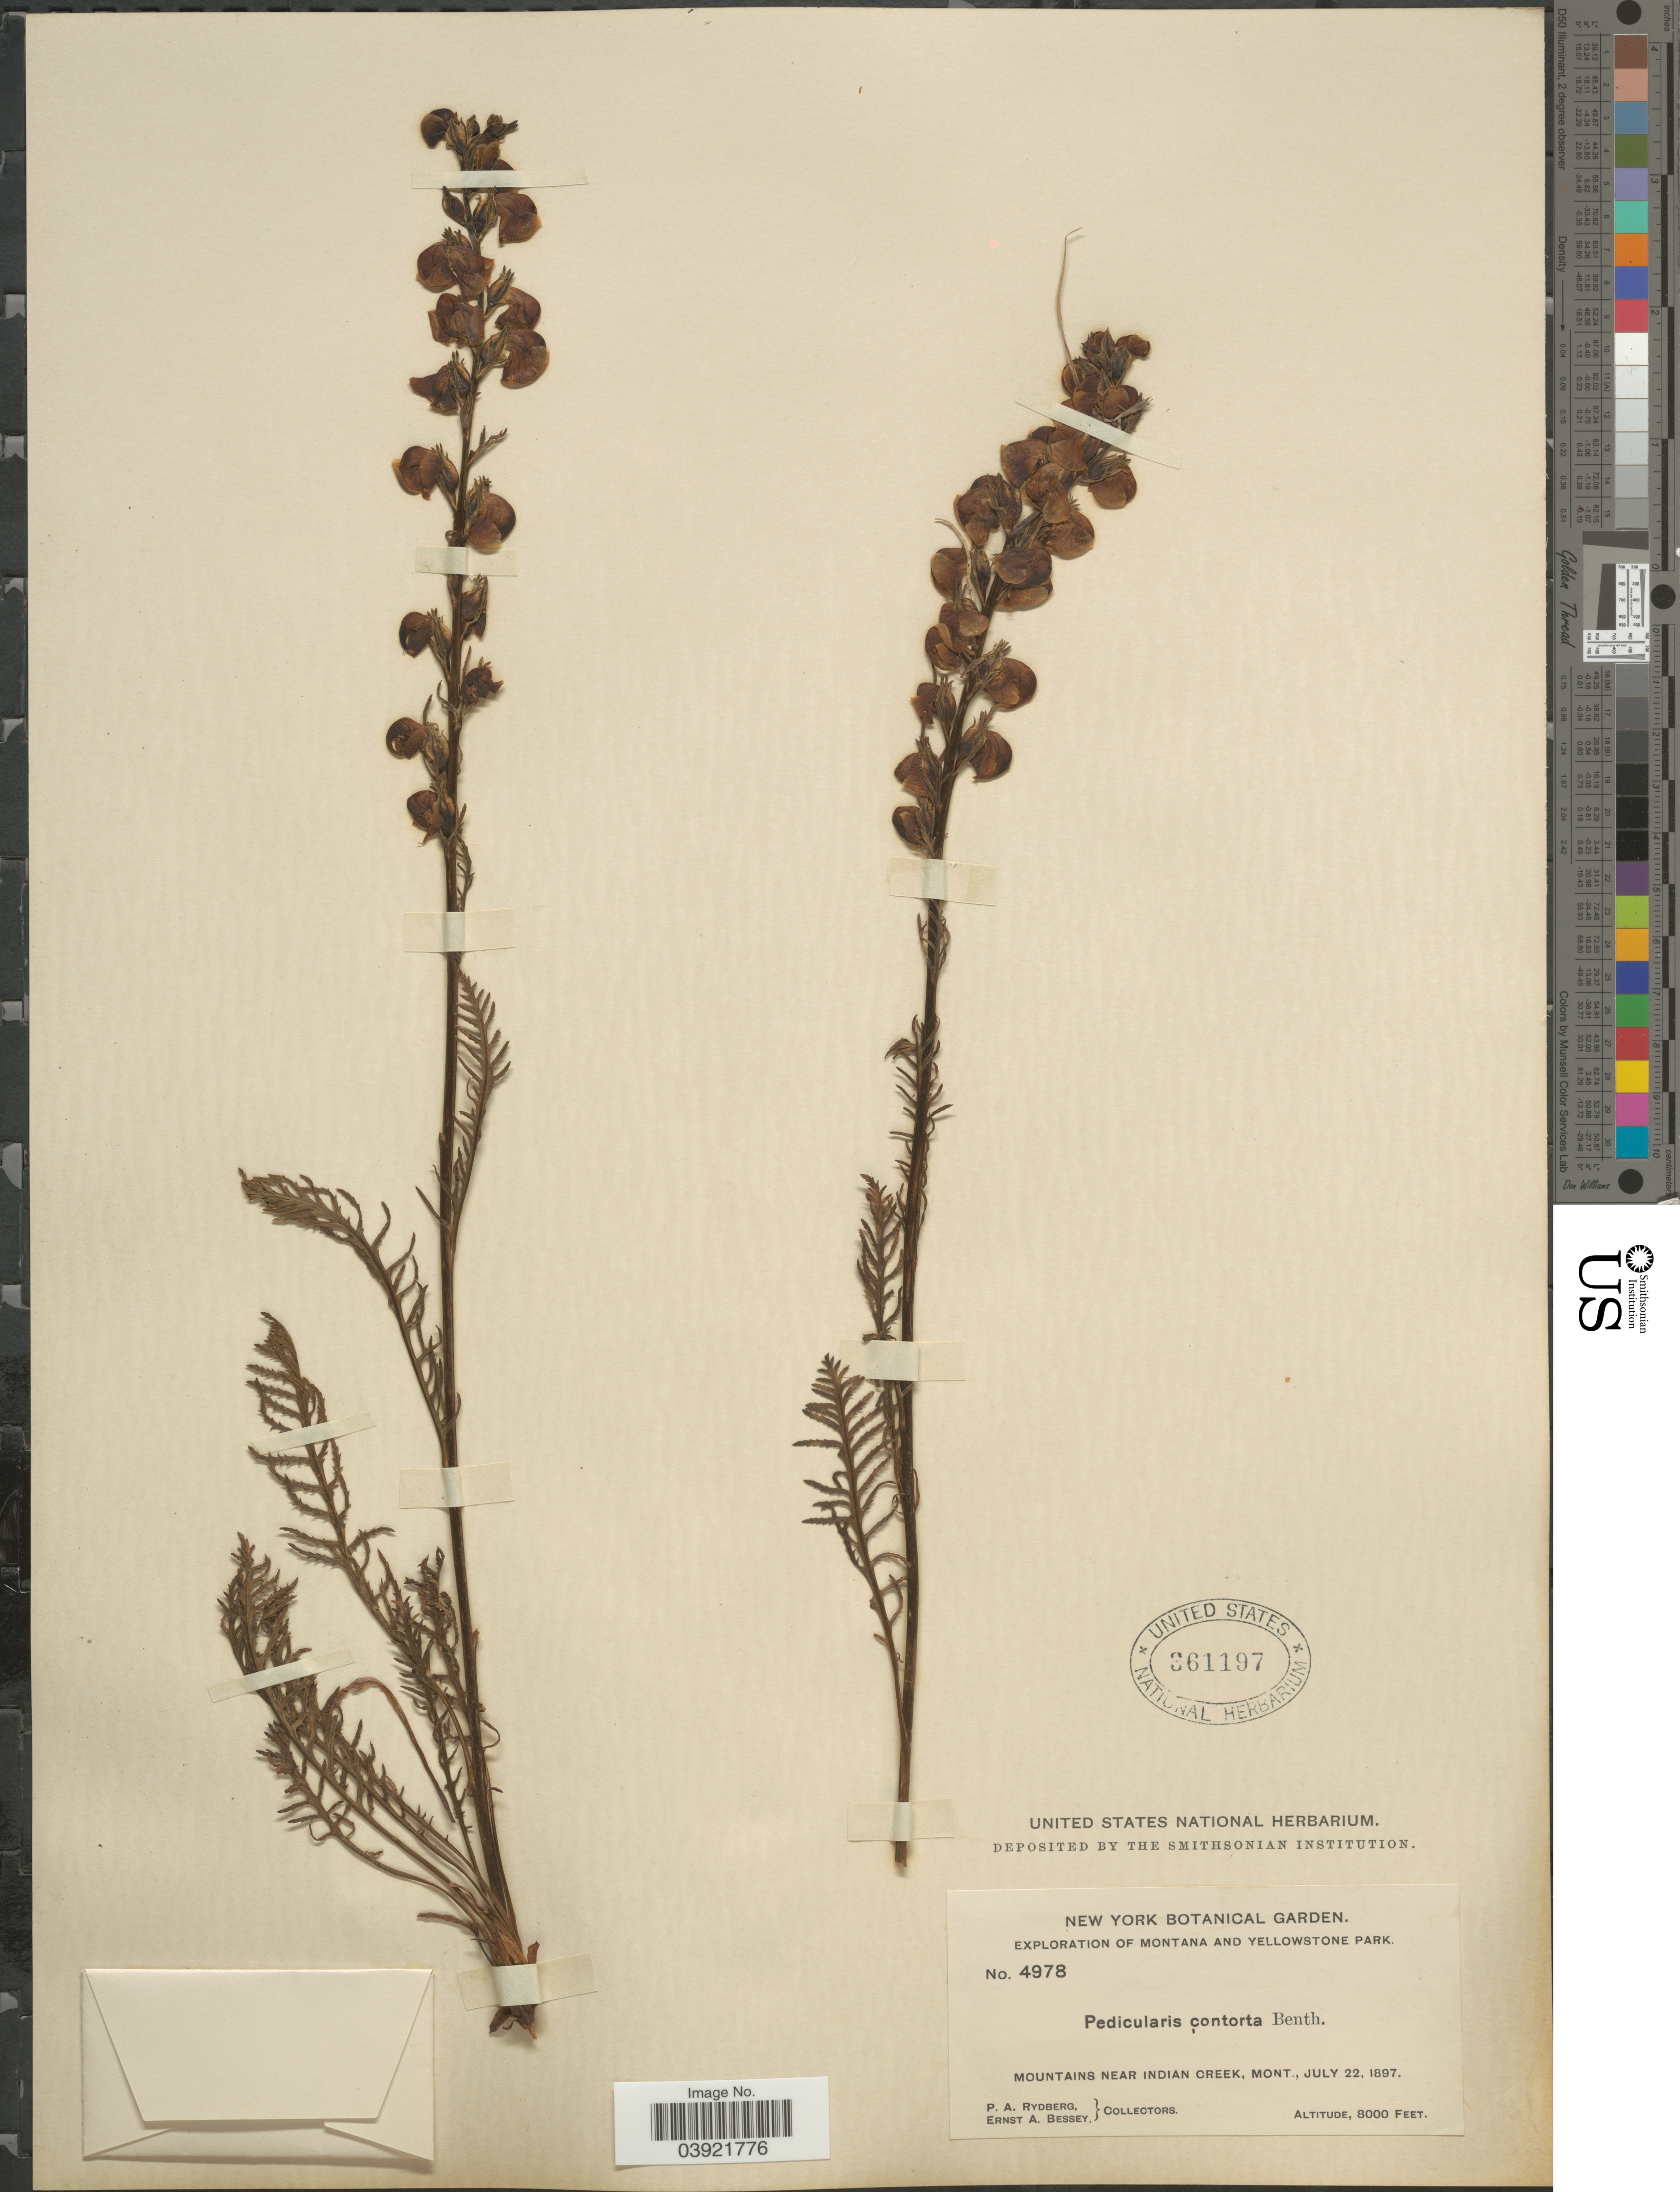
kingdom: Plantae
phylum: Tracheophyta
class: Magnoliopsida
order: Lamiales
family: Orobanchaceae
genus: Pedicularis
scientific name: Pedicularis contorta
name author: Benth.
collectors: P. A. Rydberg & E. A. Bessey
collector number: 4978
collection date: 1897-07-22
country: United States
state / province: Montana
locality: Yellowstone Park. Mountains near Indian Creek.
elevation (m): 2438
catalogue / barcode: US 361197